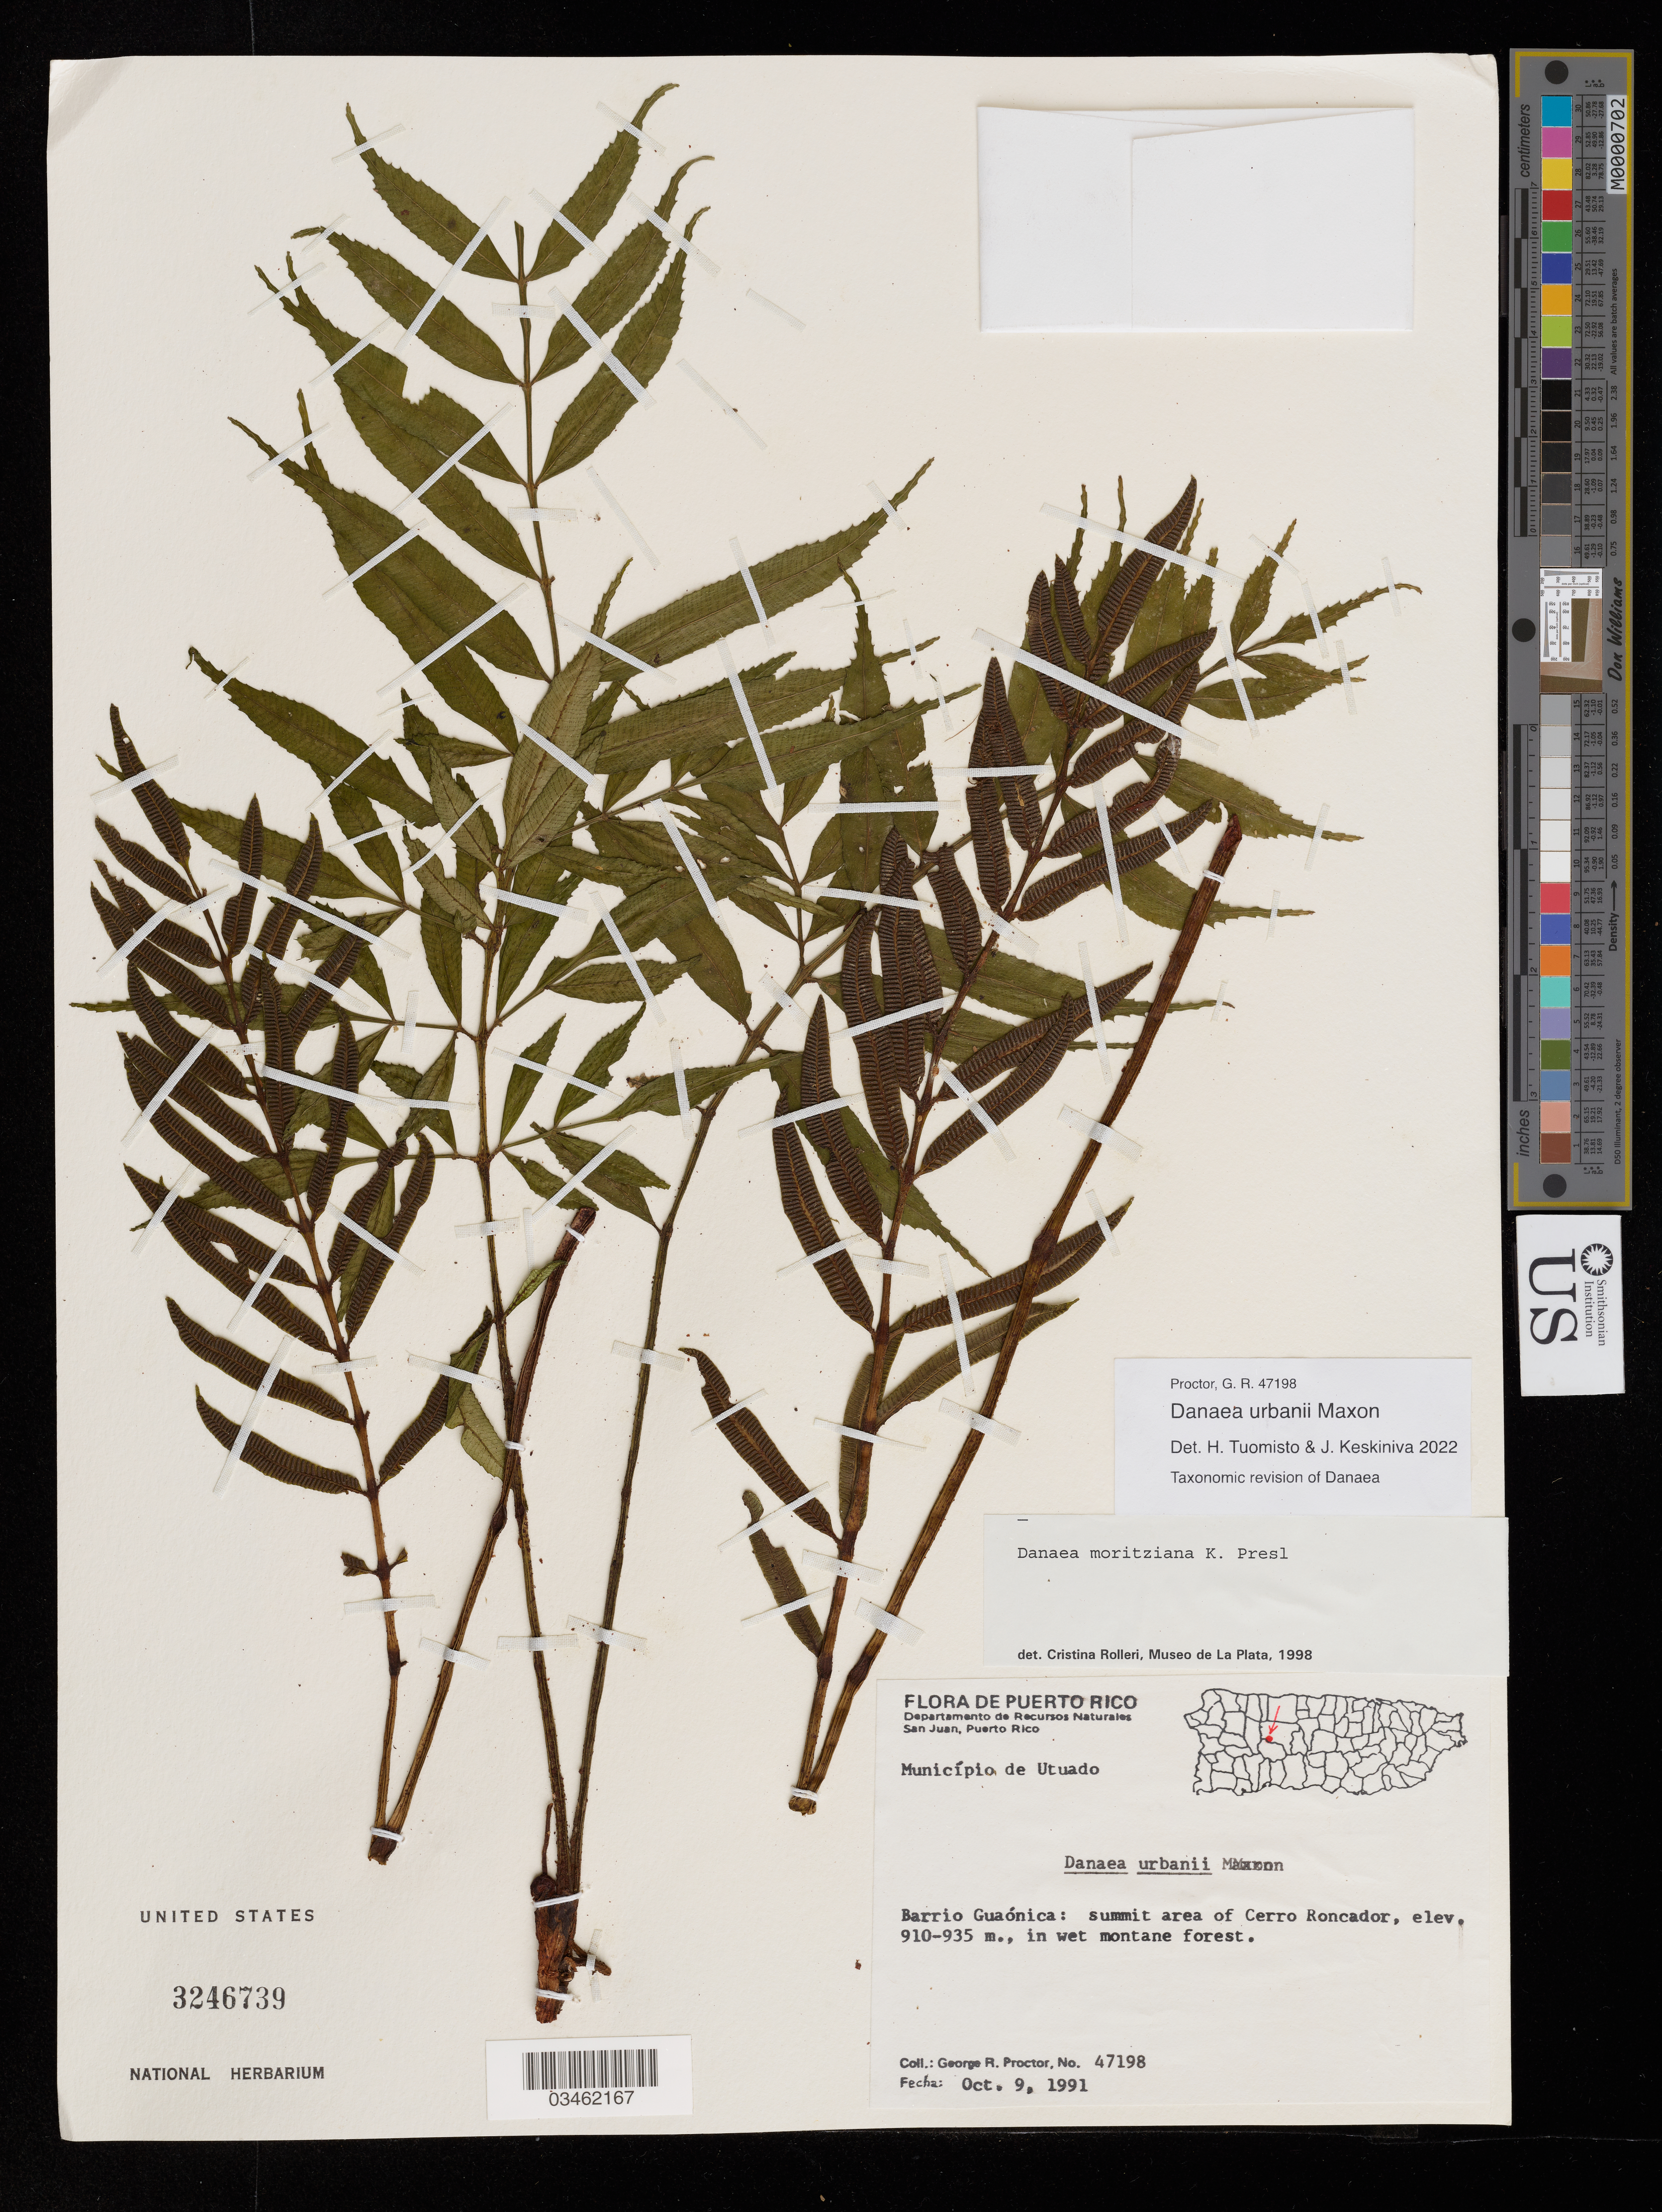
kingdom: Plantae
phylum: Tracheophyta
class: Polypodiopsida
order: Marattiales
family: Marattiaceae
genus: Danaea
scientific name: Danaea urbanii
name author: Maxon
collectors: G. R. Proctor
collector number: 47198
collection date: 1991-10-09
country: Puerto Rico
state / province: Utuado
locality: Município de Utuado. Barrio Guaónica: summit area of Cerro Roncador.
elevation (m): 910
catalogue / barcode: US 3246739